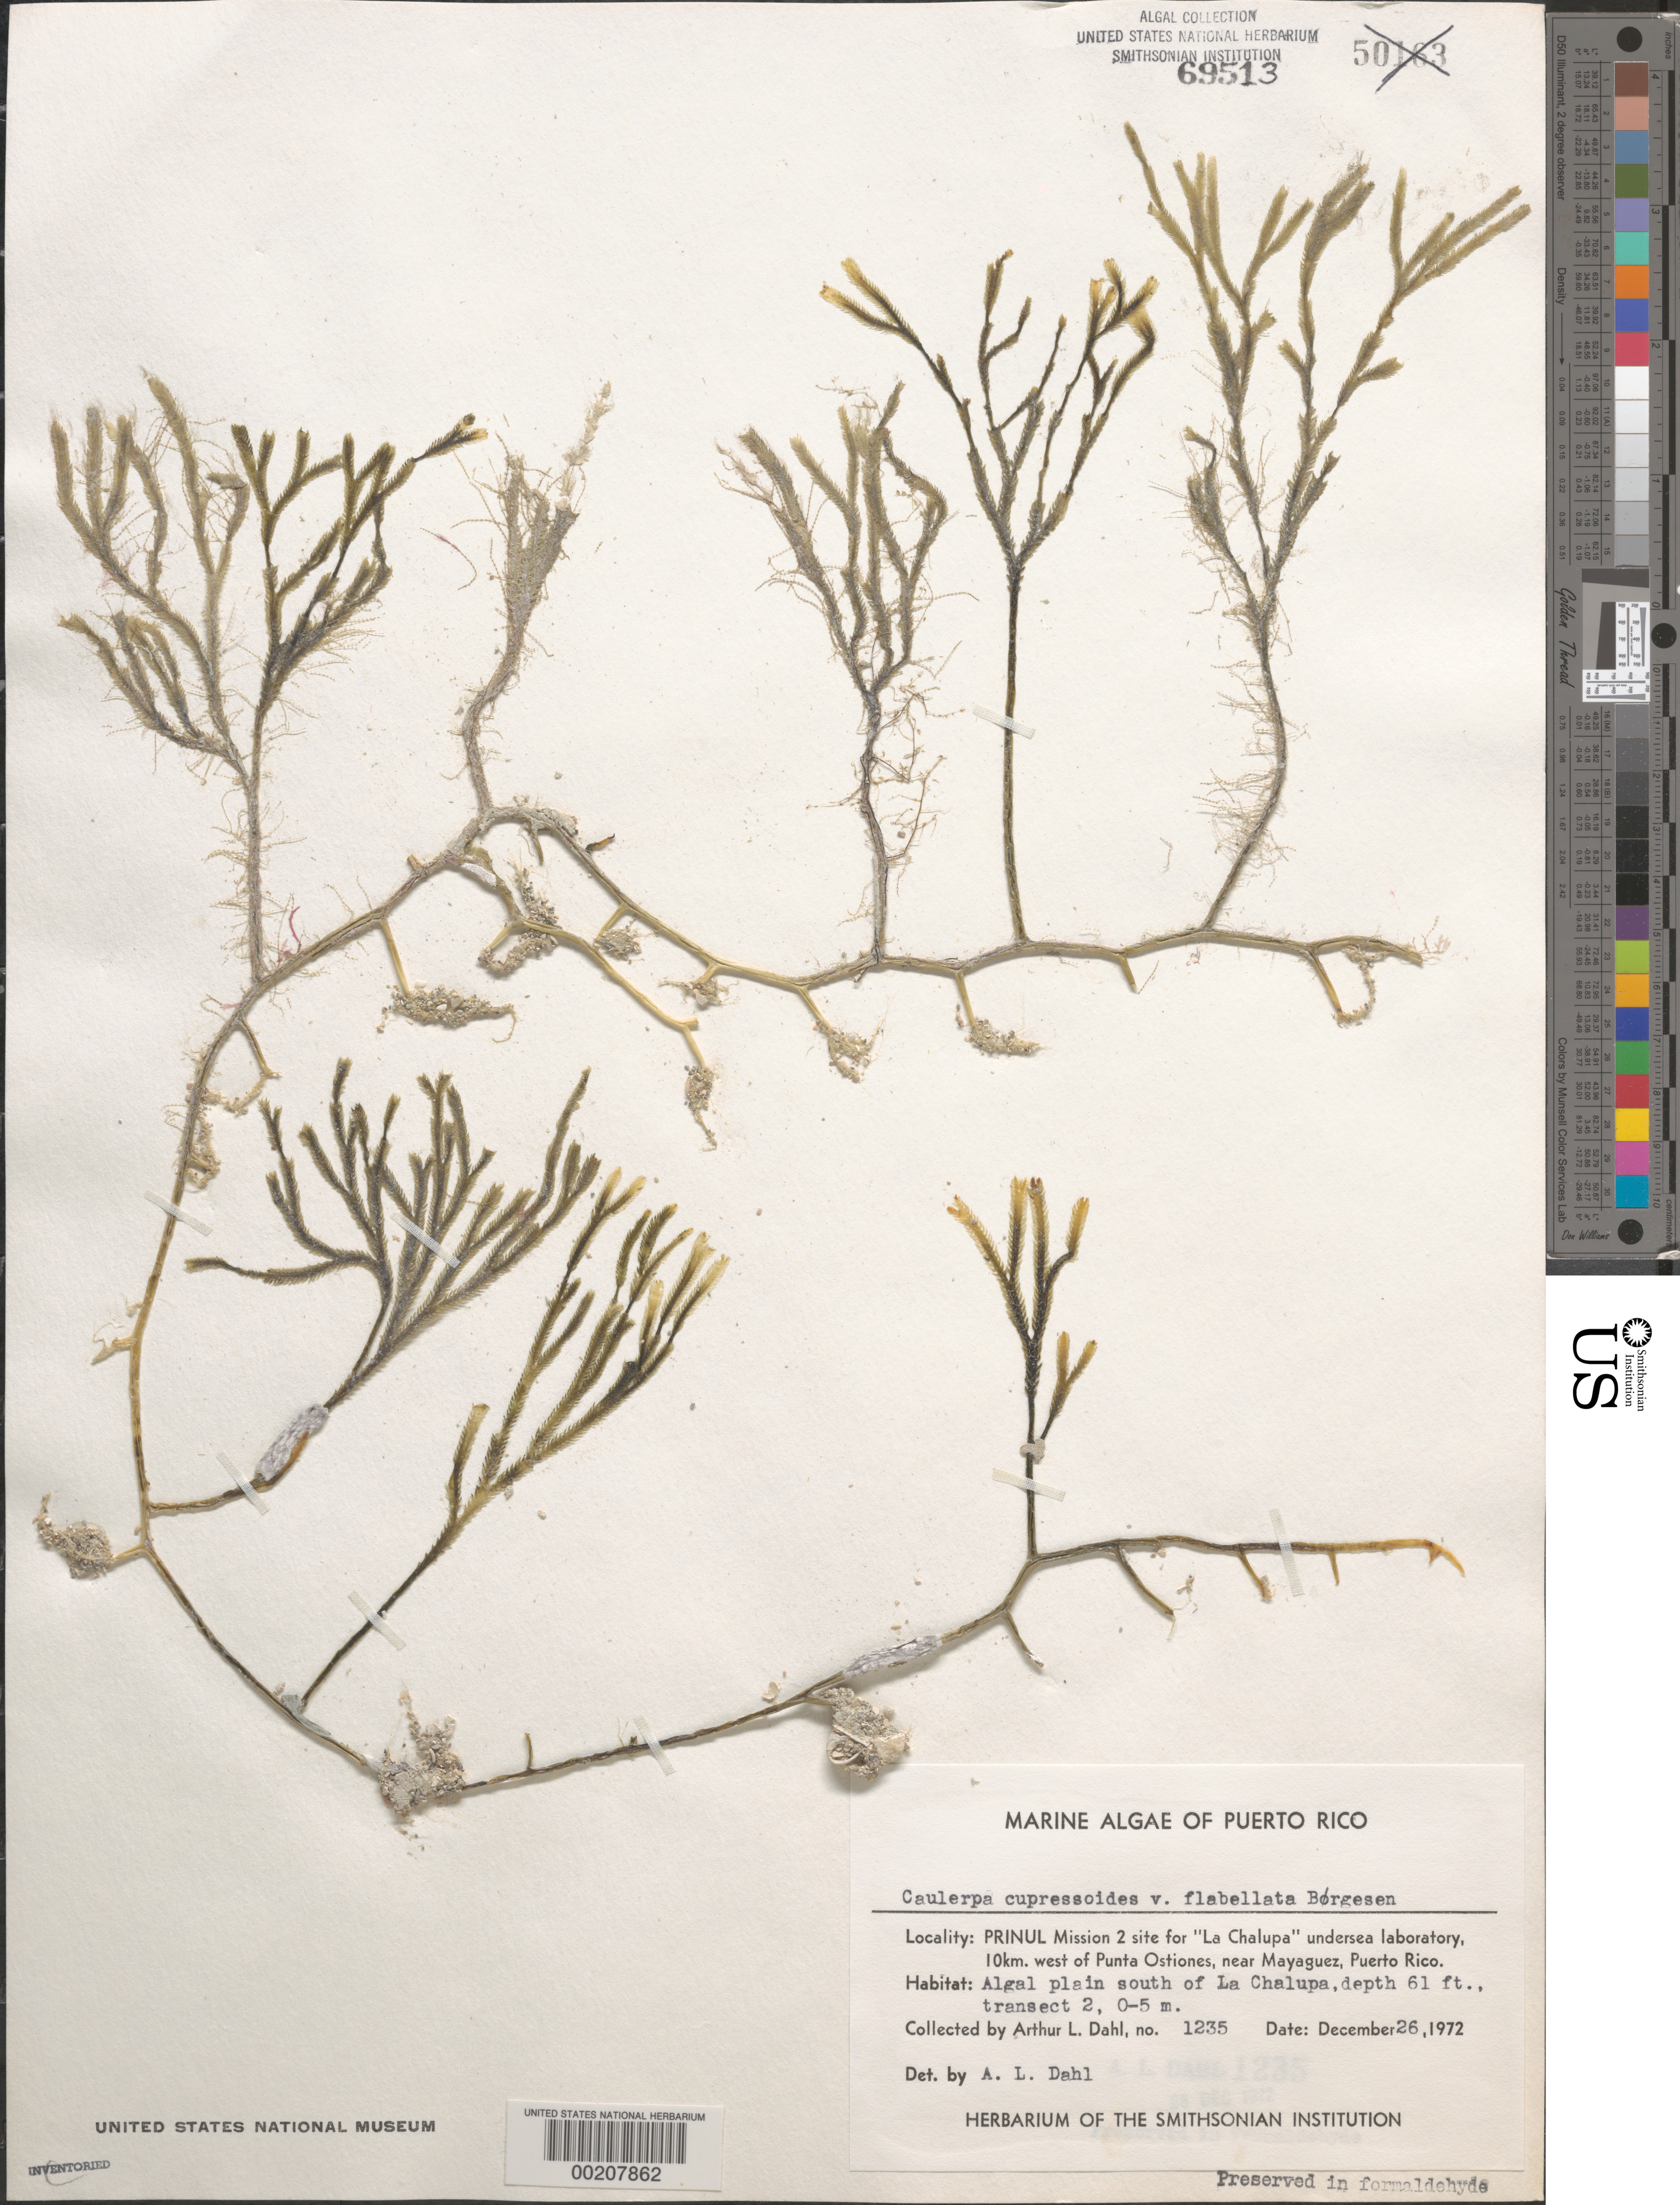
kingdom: Plantae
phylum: Chlorophyta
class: Ulvophyceae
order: Bryopsidales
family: Caulerpaceae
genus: Caulerpa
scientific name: Caulerpa cupressoides var. flabellata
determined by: Dahl, A. E.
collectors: A. Dahl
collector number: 1235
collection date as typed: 26 Dec 1972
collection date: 1972-12-26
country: Puerto Rico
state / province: Mayaguez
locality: La chalupa undersea laboratory 10 km west of punta ostiones, near mayaguez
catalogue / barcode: US 69513